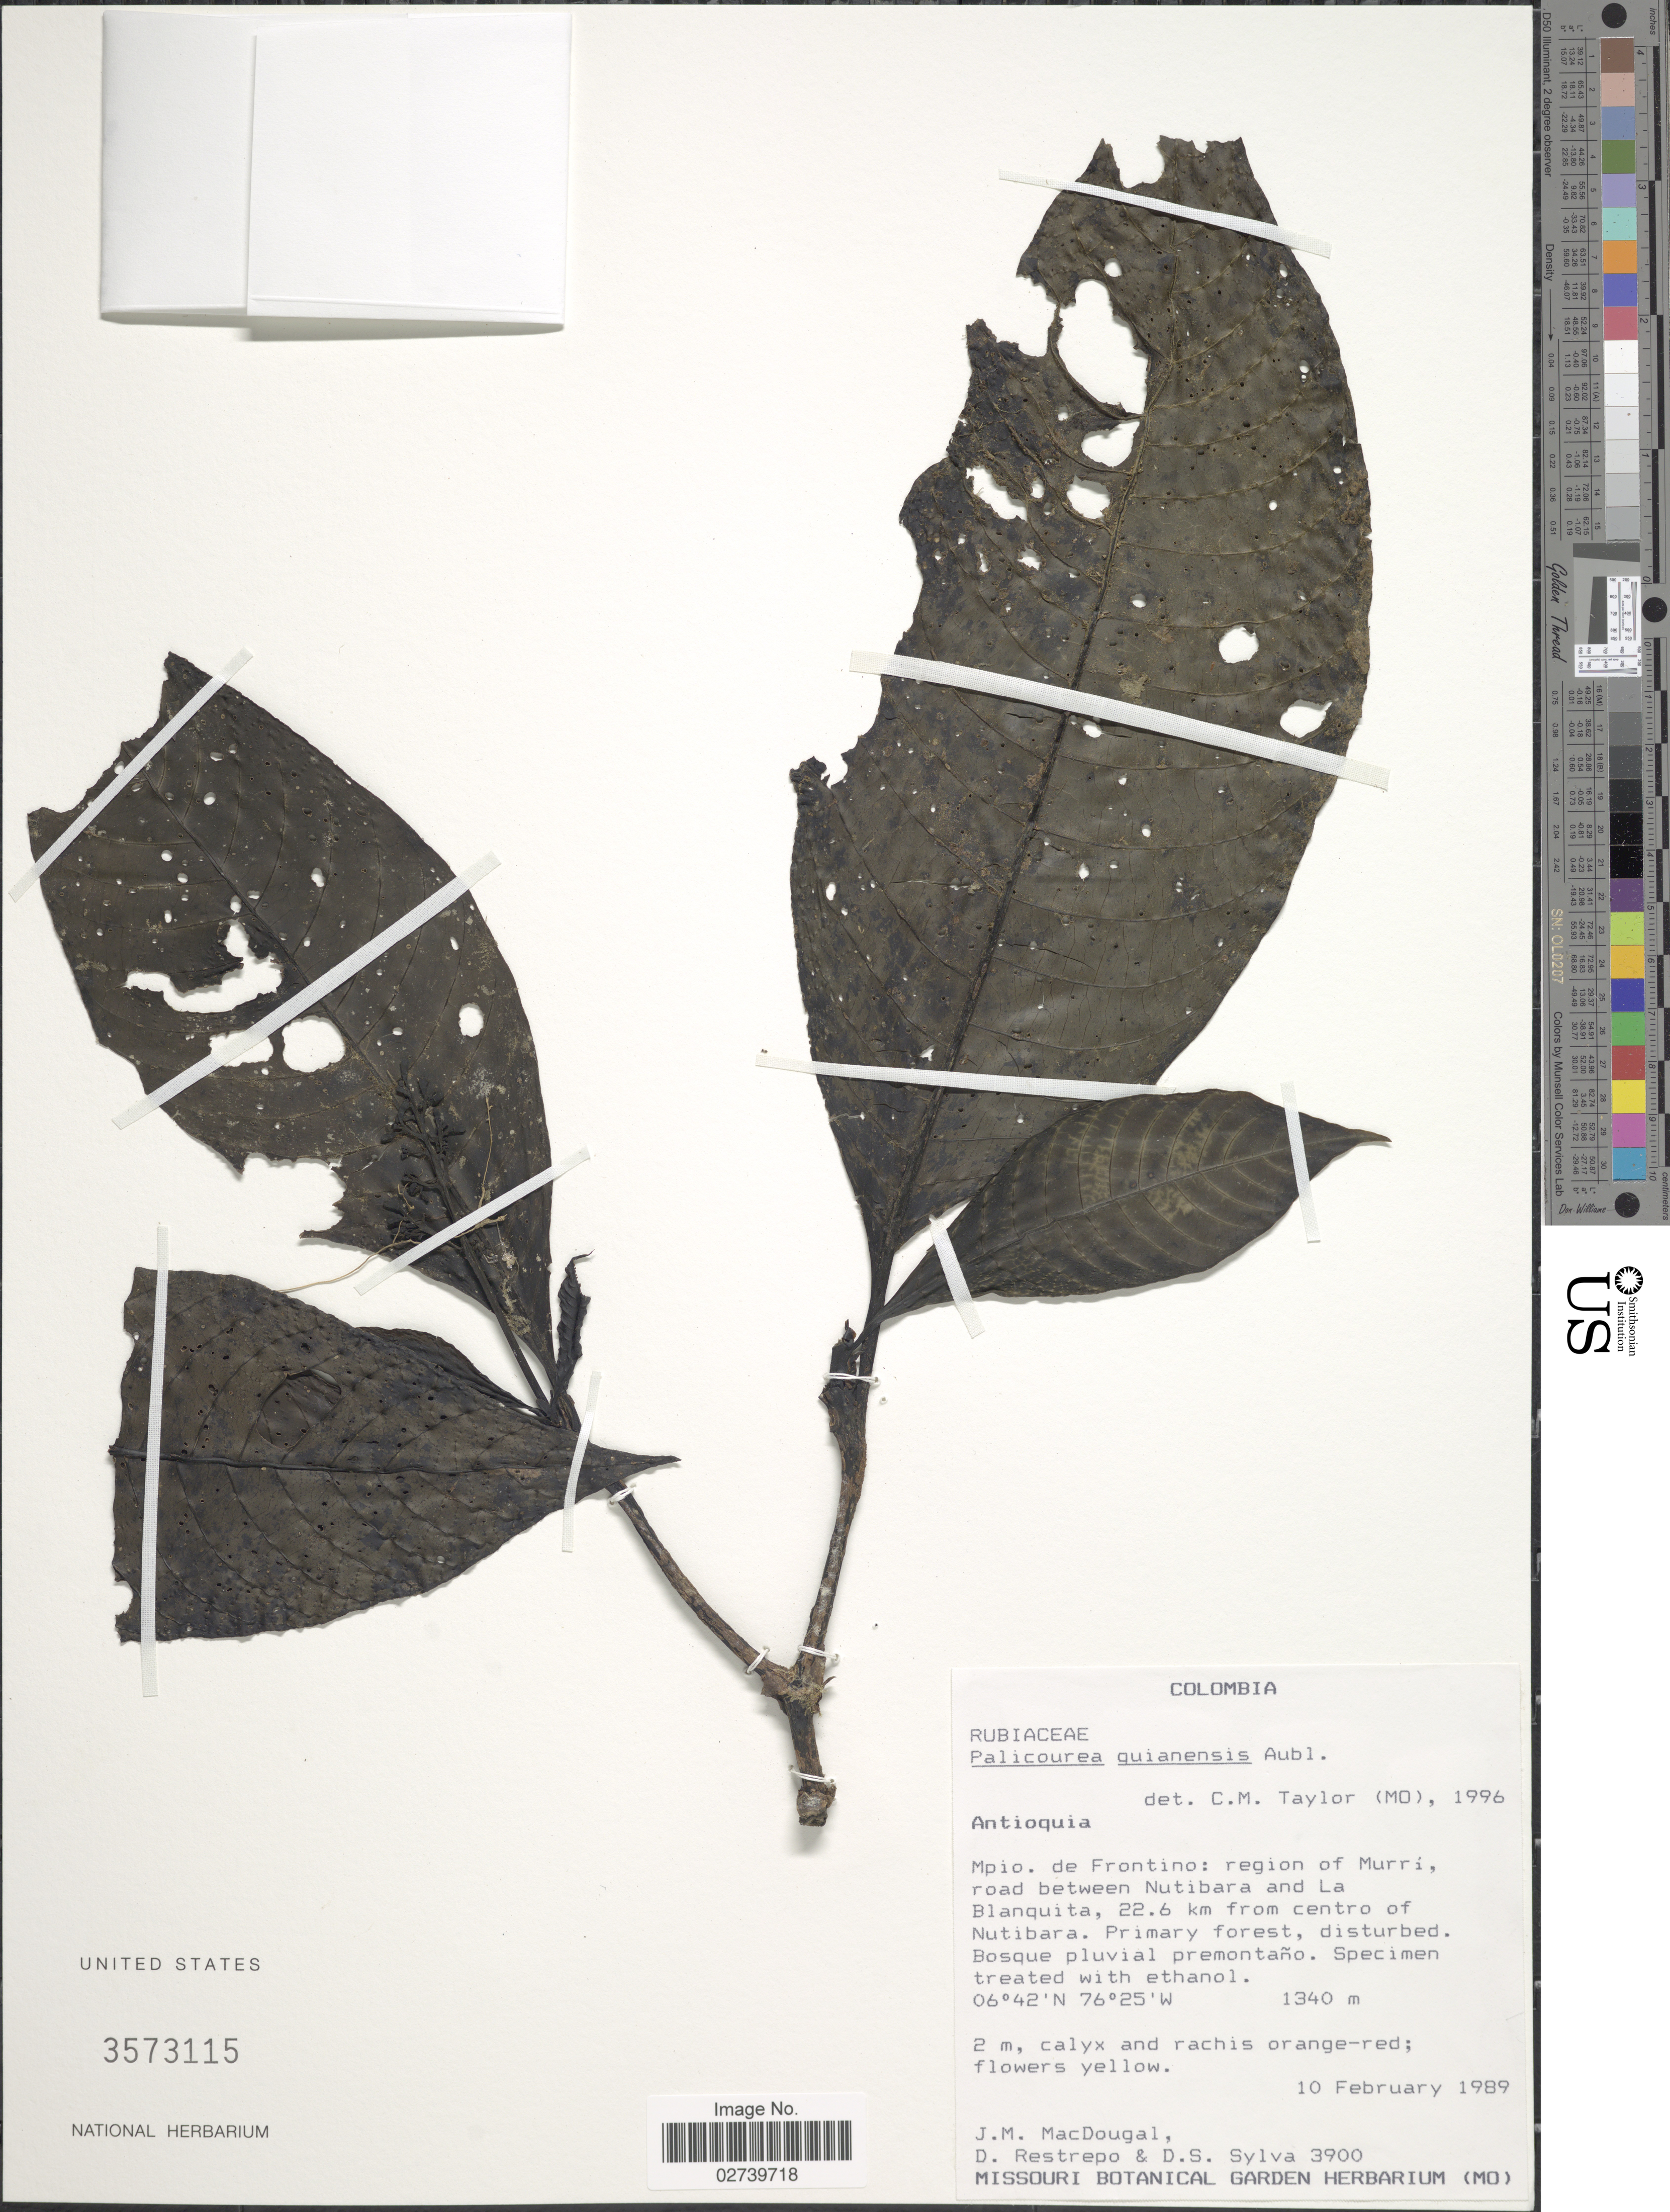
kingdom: Plantae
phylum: Tracheophyta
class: Magnoliopsida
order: Gentianales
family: Rubiaceae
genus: Palicourea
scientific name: Palicourea guianensis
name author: Aubl.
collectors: J. M. MacDougal, D. Restrepo & D. Sylva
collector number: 3900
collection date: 1989-02-10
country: Colombia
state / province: Antioquia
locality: Mpio. de Frontino: region of Murrí, road between Nutibara and La Blanquita, 22.6 km from centro of Nutibara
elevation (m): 1340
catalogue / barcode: US 3573115